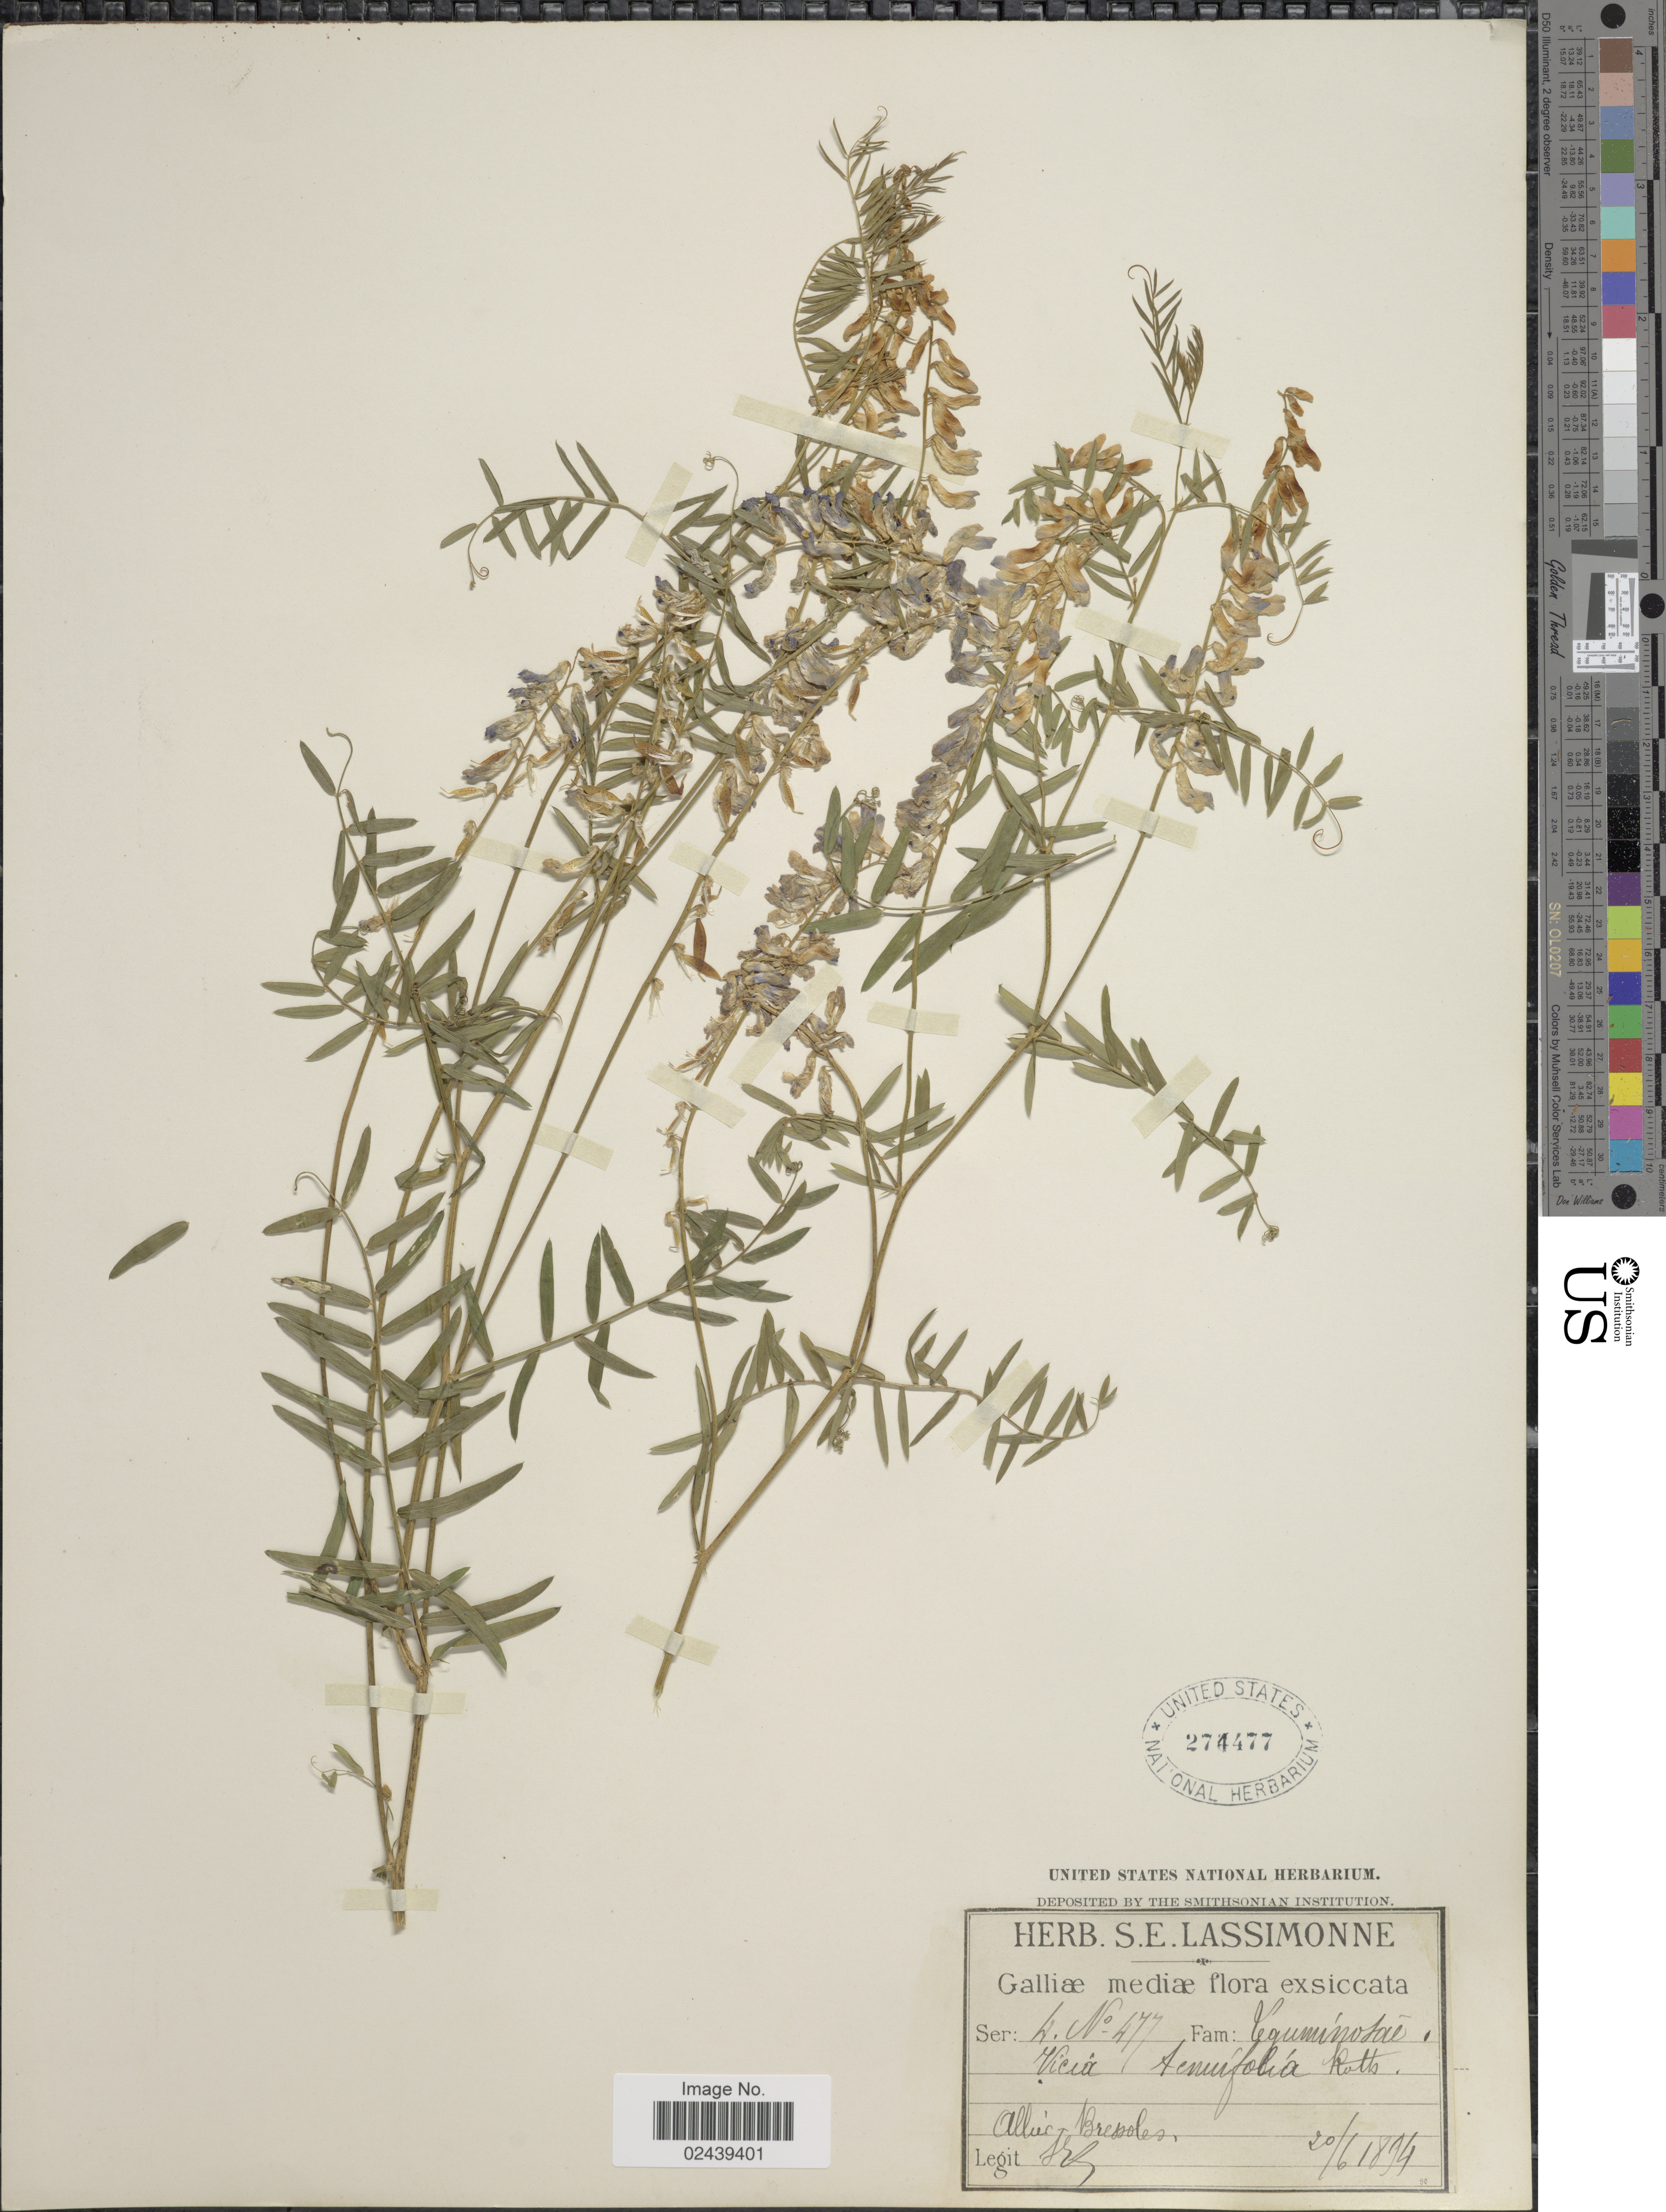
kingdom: Plantae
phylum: Tracheophyta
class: Magnoliopsida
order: Fabales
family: Fabaceae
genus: Vicia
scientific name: Vicia tenuifolia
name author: Ten.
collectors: S. Lassimonne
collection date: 1834-06-20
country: France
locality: Allier Bressoles, Galliae mediae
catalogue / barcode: US 274477